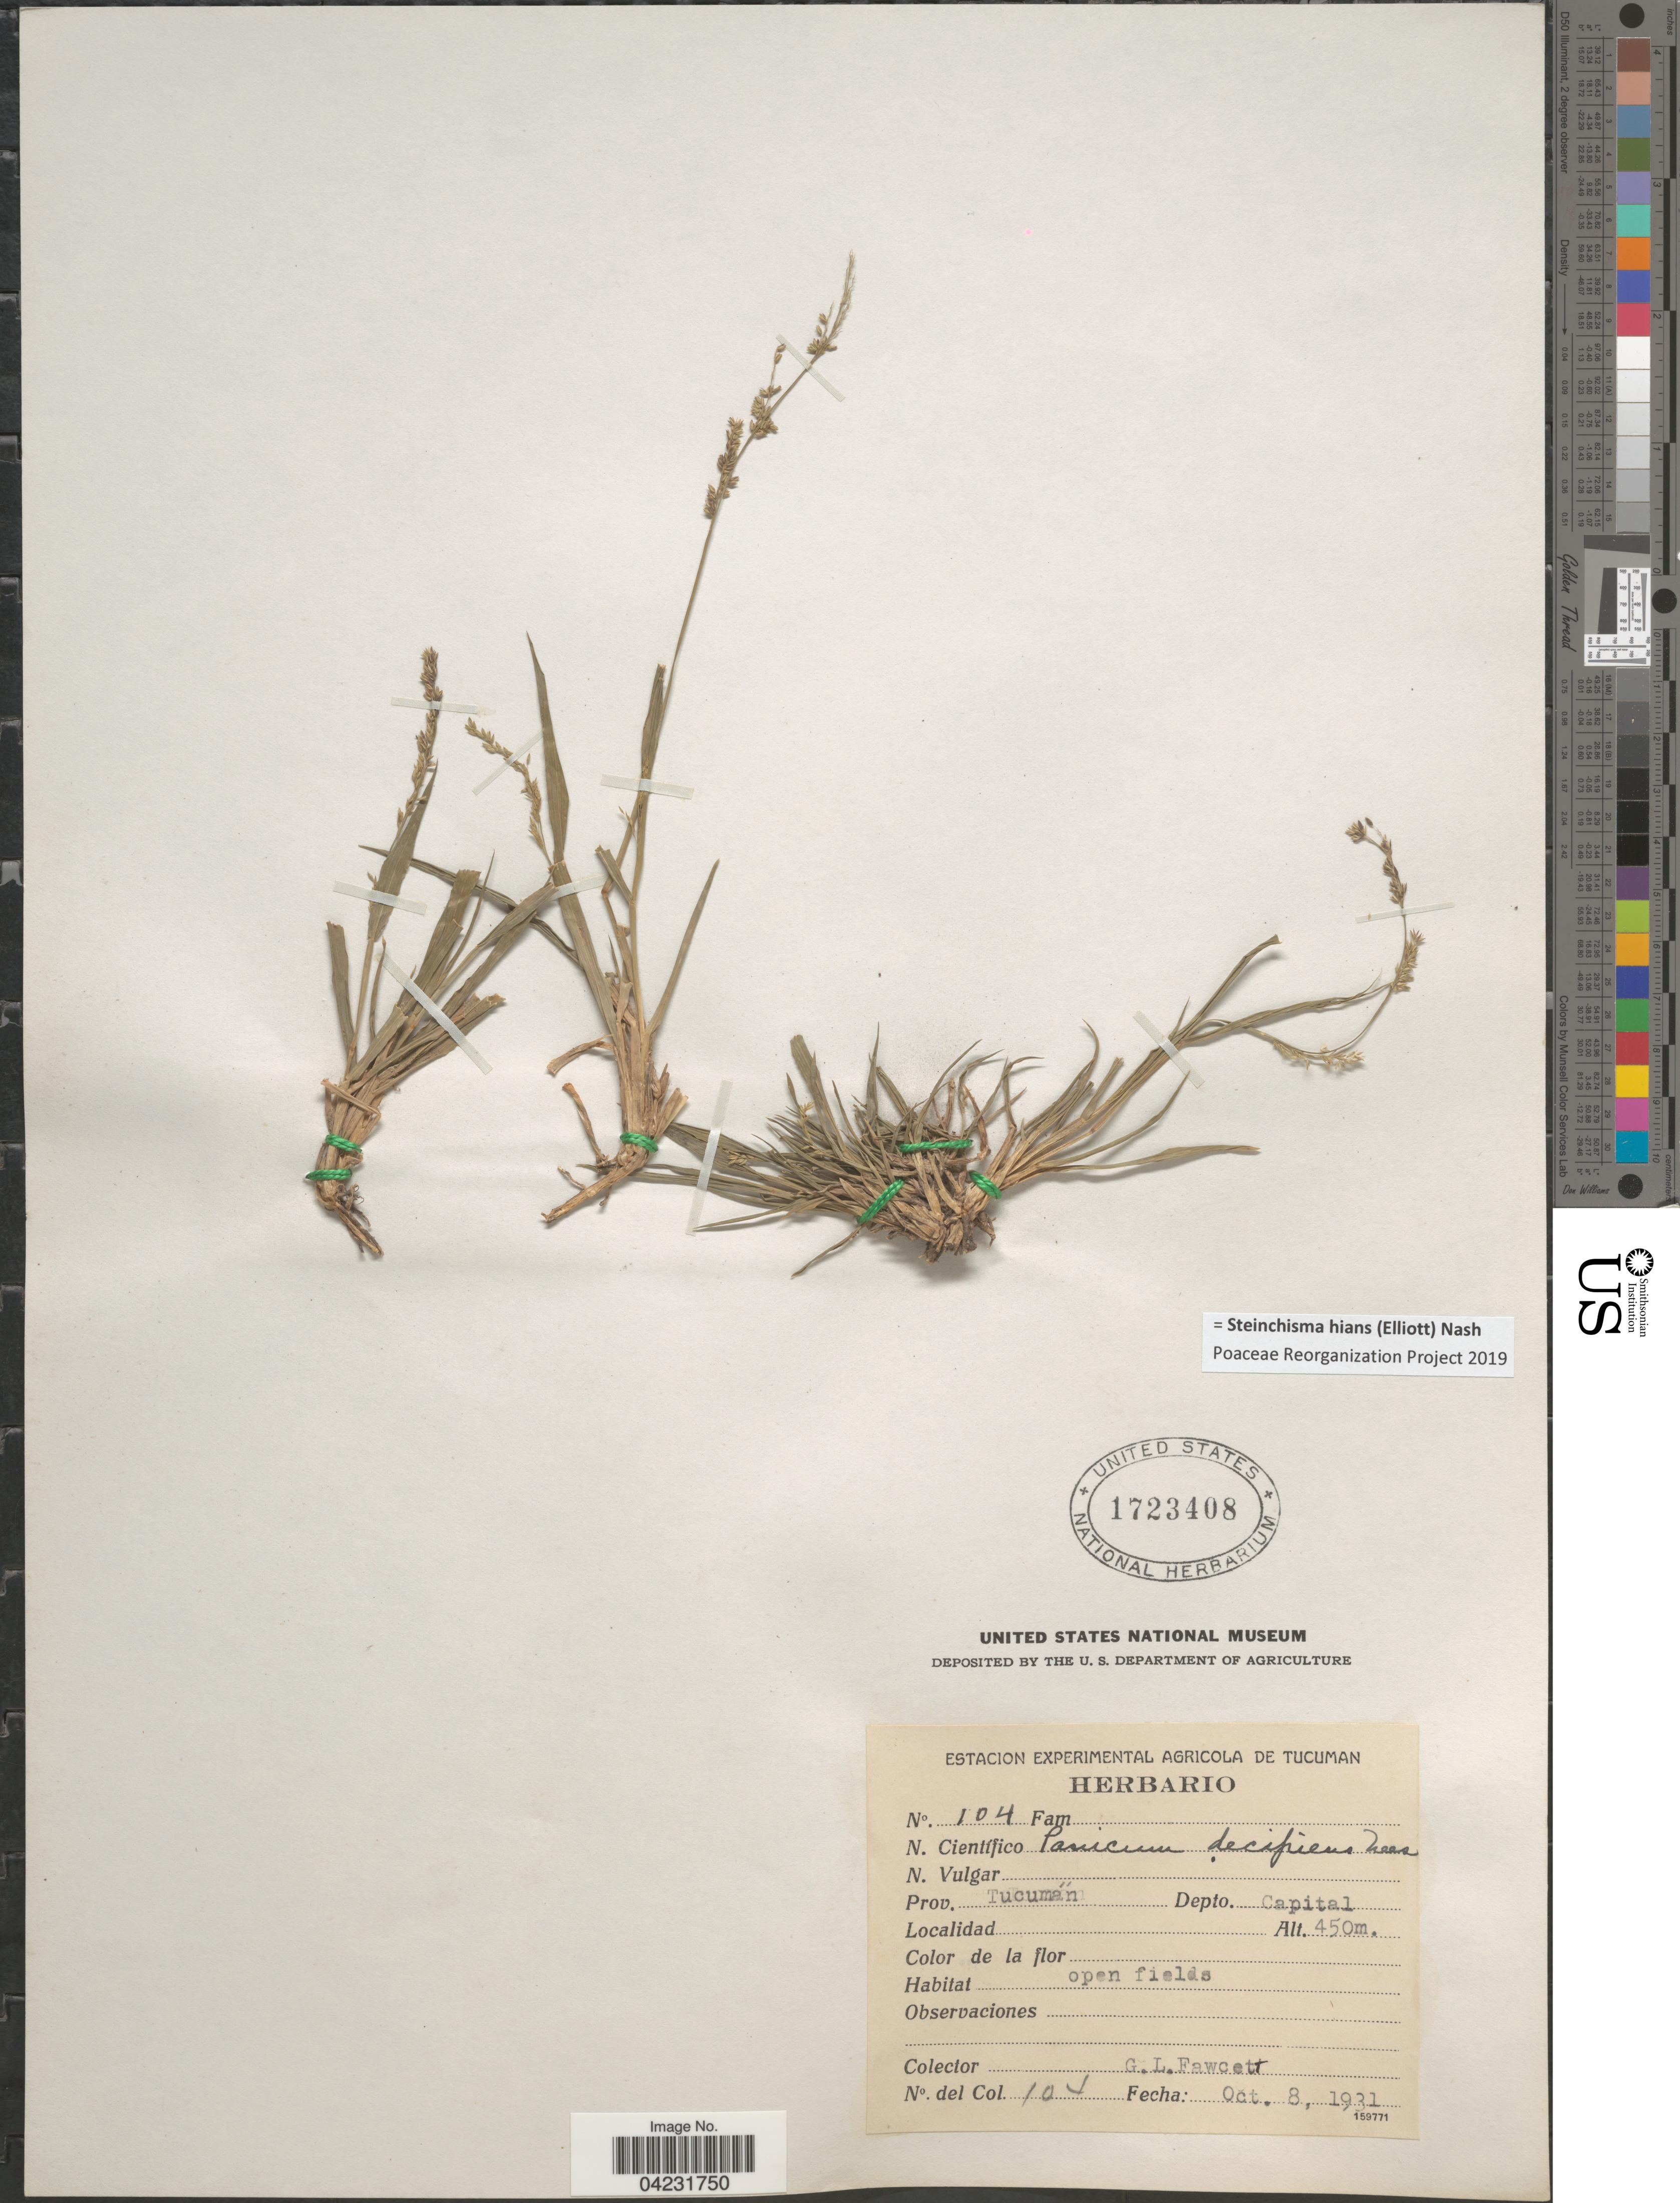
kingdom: Plantae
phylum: Tracheophyta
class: Liliopsida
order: Poales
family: Poaceae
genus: Steinchisma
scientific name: Steinchisma hians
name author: (Elliott) Nash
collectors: G. Fawcett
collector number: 104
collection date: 1931-10-08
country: Argentina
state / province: Tucuman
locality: Depto. Capital.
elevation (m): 450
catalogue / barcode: US 1723408